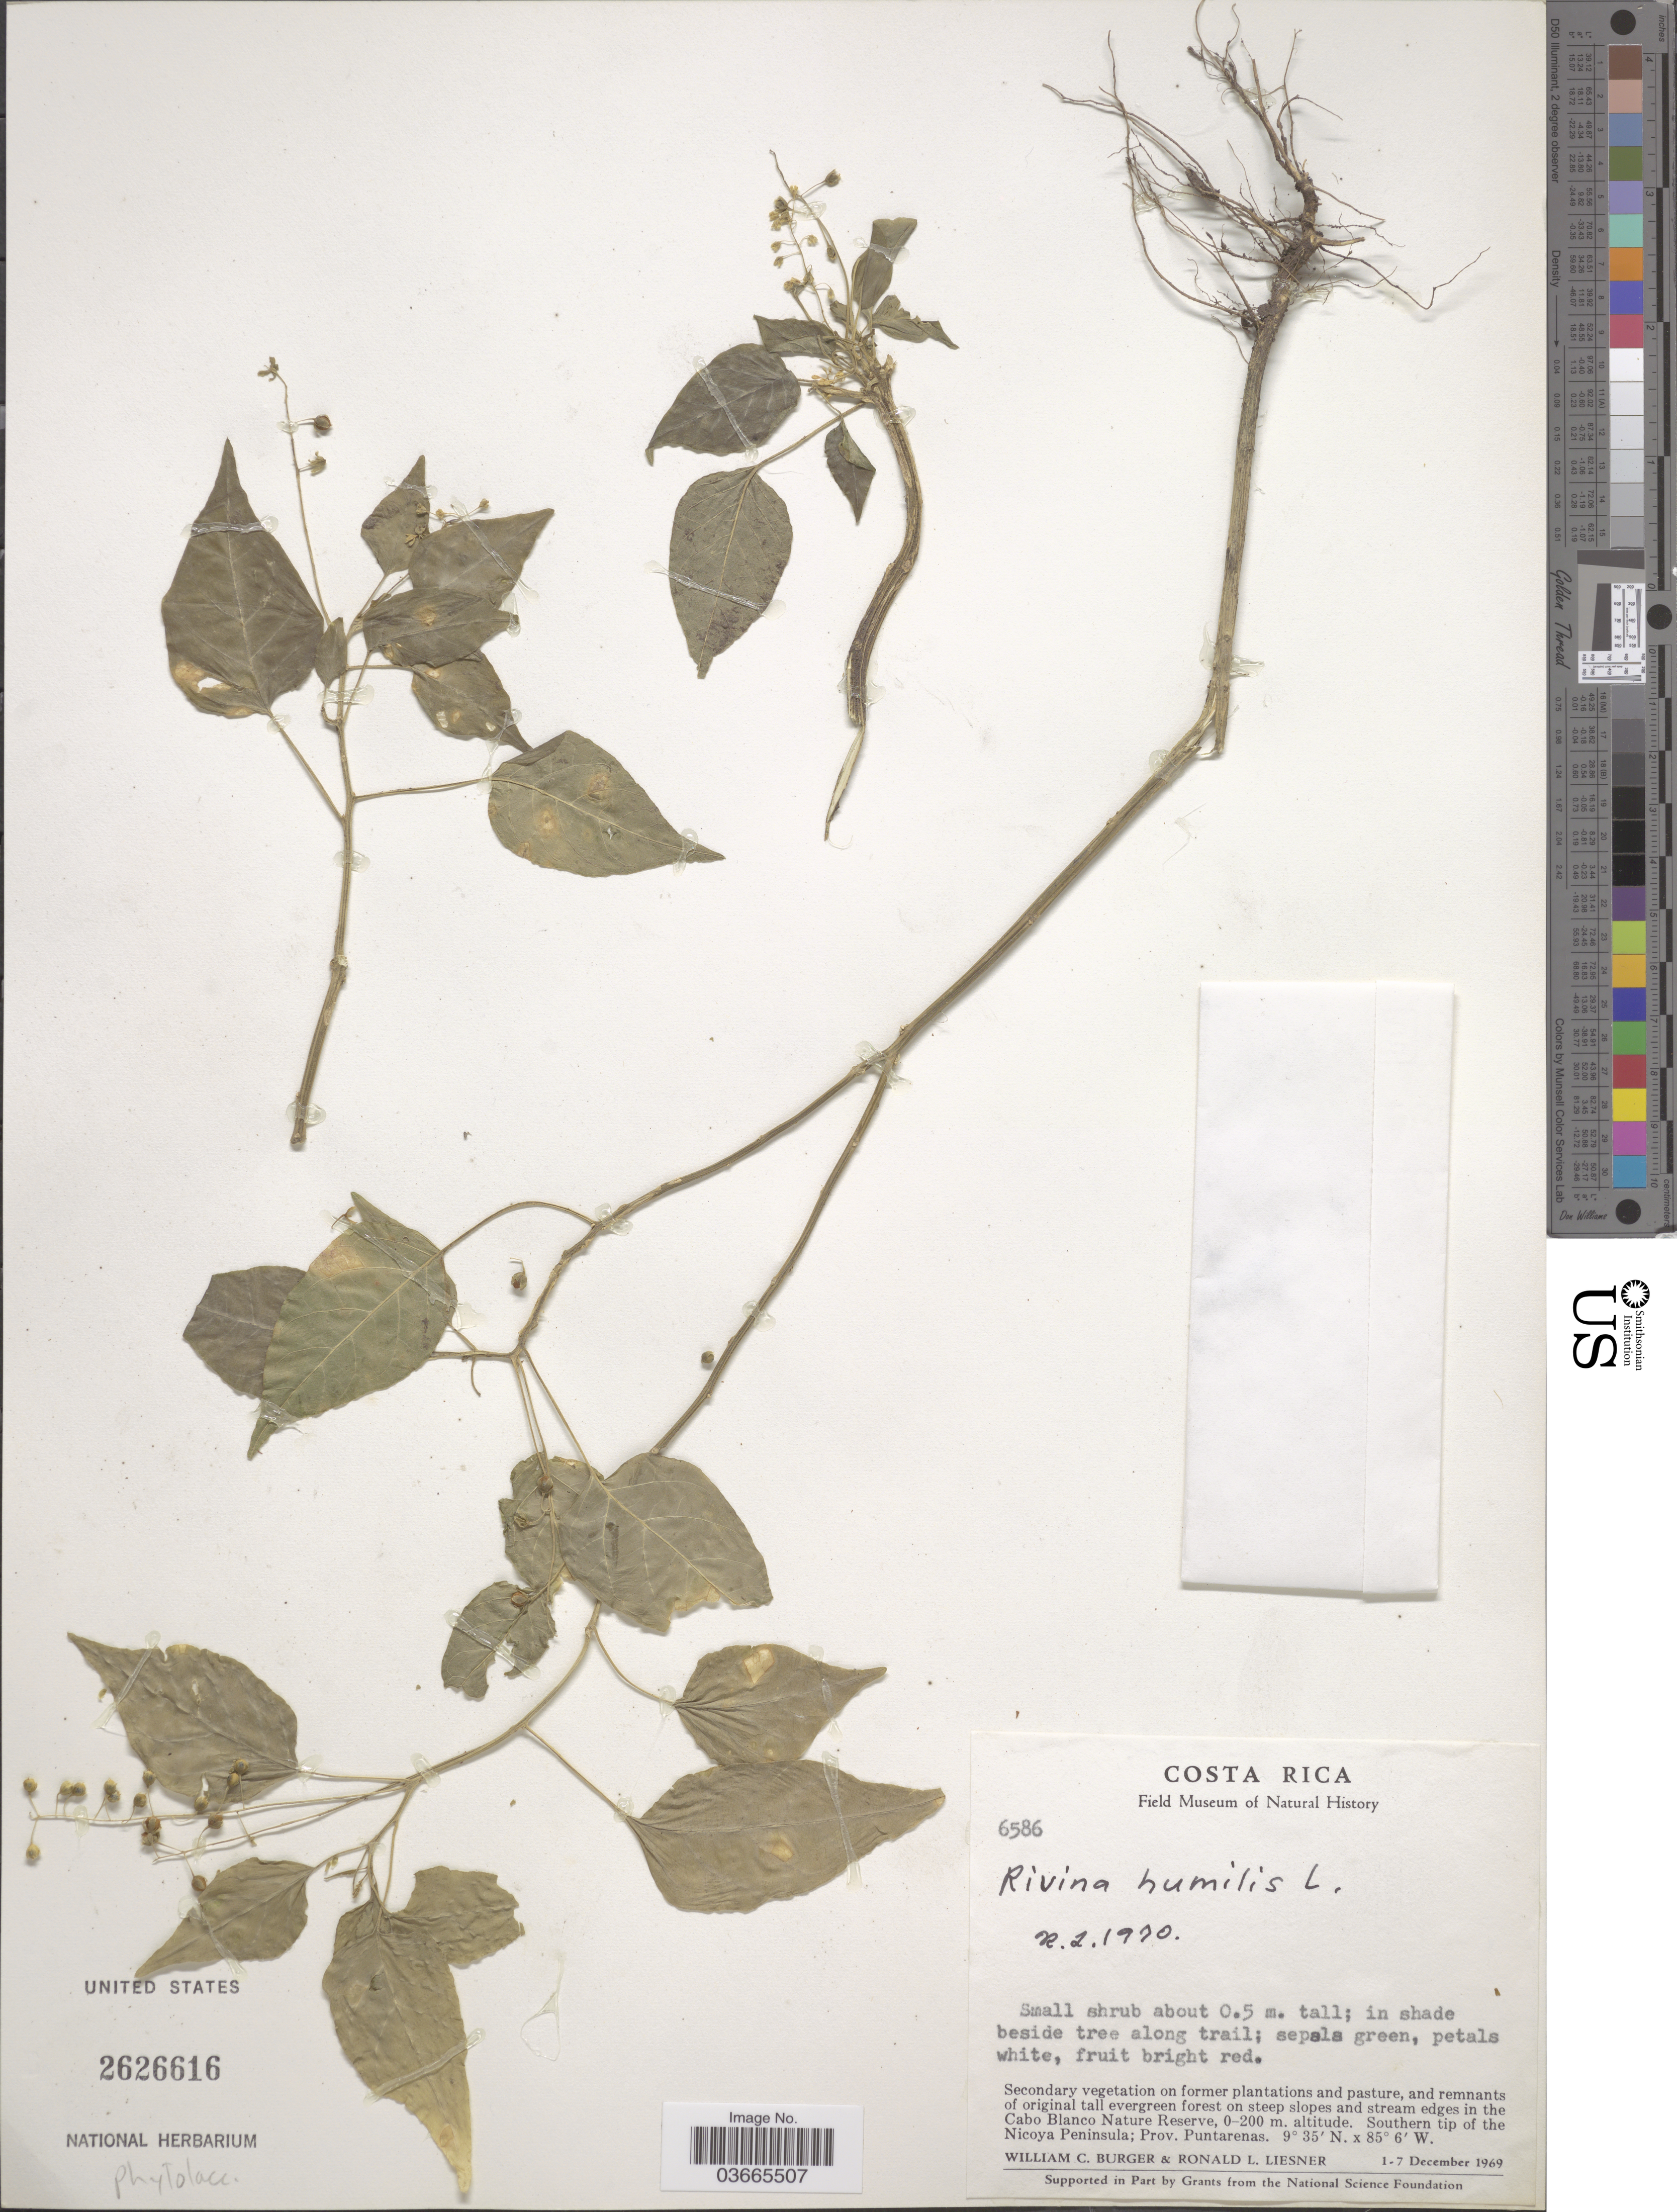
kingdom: Plantae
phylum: Tracheophyta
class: Magnoliopsida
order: Caryophyllales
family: Phytolaccaceae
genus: Rivina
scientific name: Rivina humilis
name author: L.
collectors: W. Burger & R. L. Liesner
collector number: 6586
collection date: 1969-12-01/1969-12-07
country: Costa Rica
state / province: Puntarenas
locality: On steep slopes and stream edges in the Cabo Blanco Nature Reserve. Southern tip of the Nicoya Peninsula.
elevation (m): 0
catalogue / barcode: US 2626616